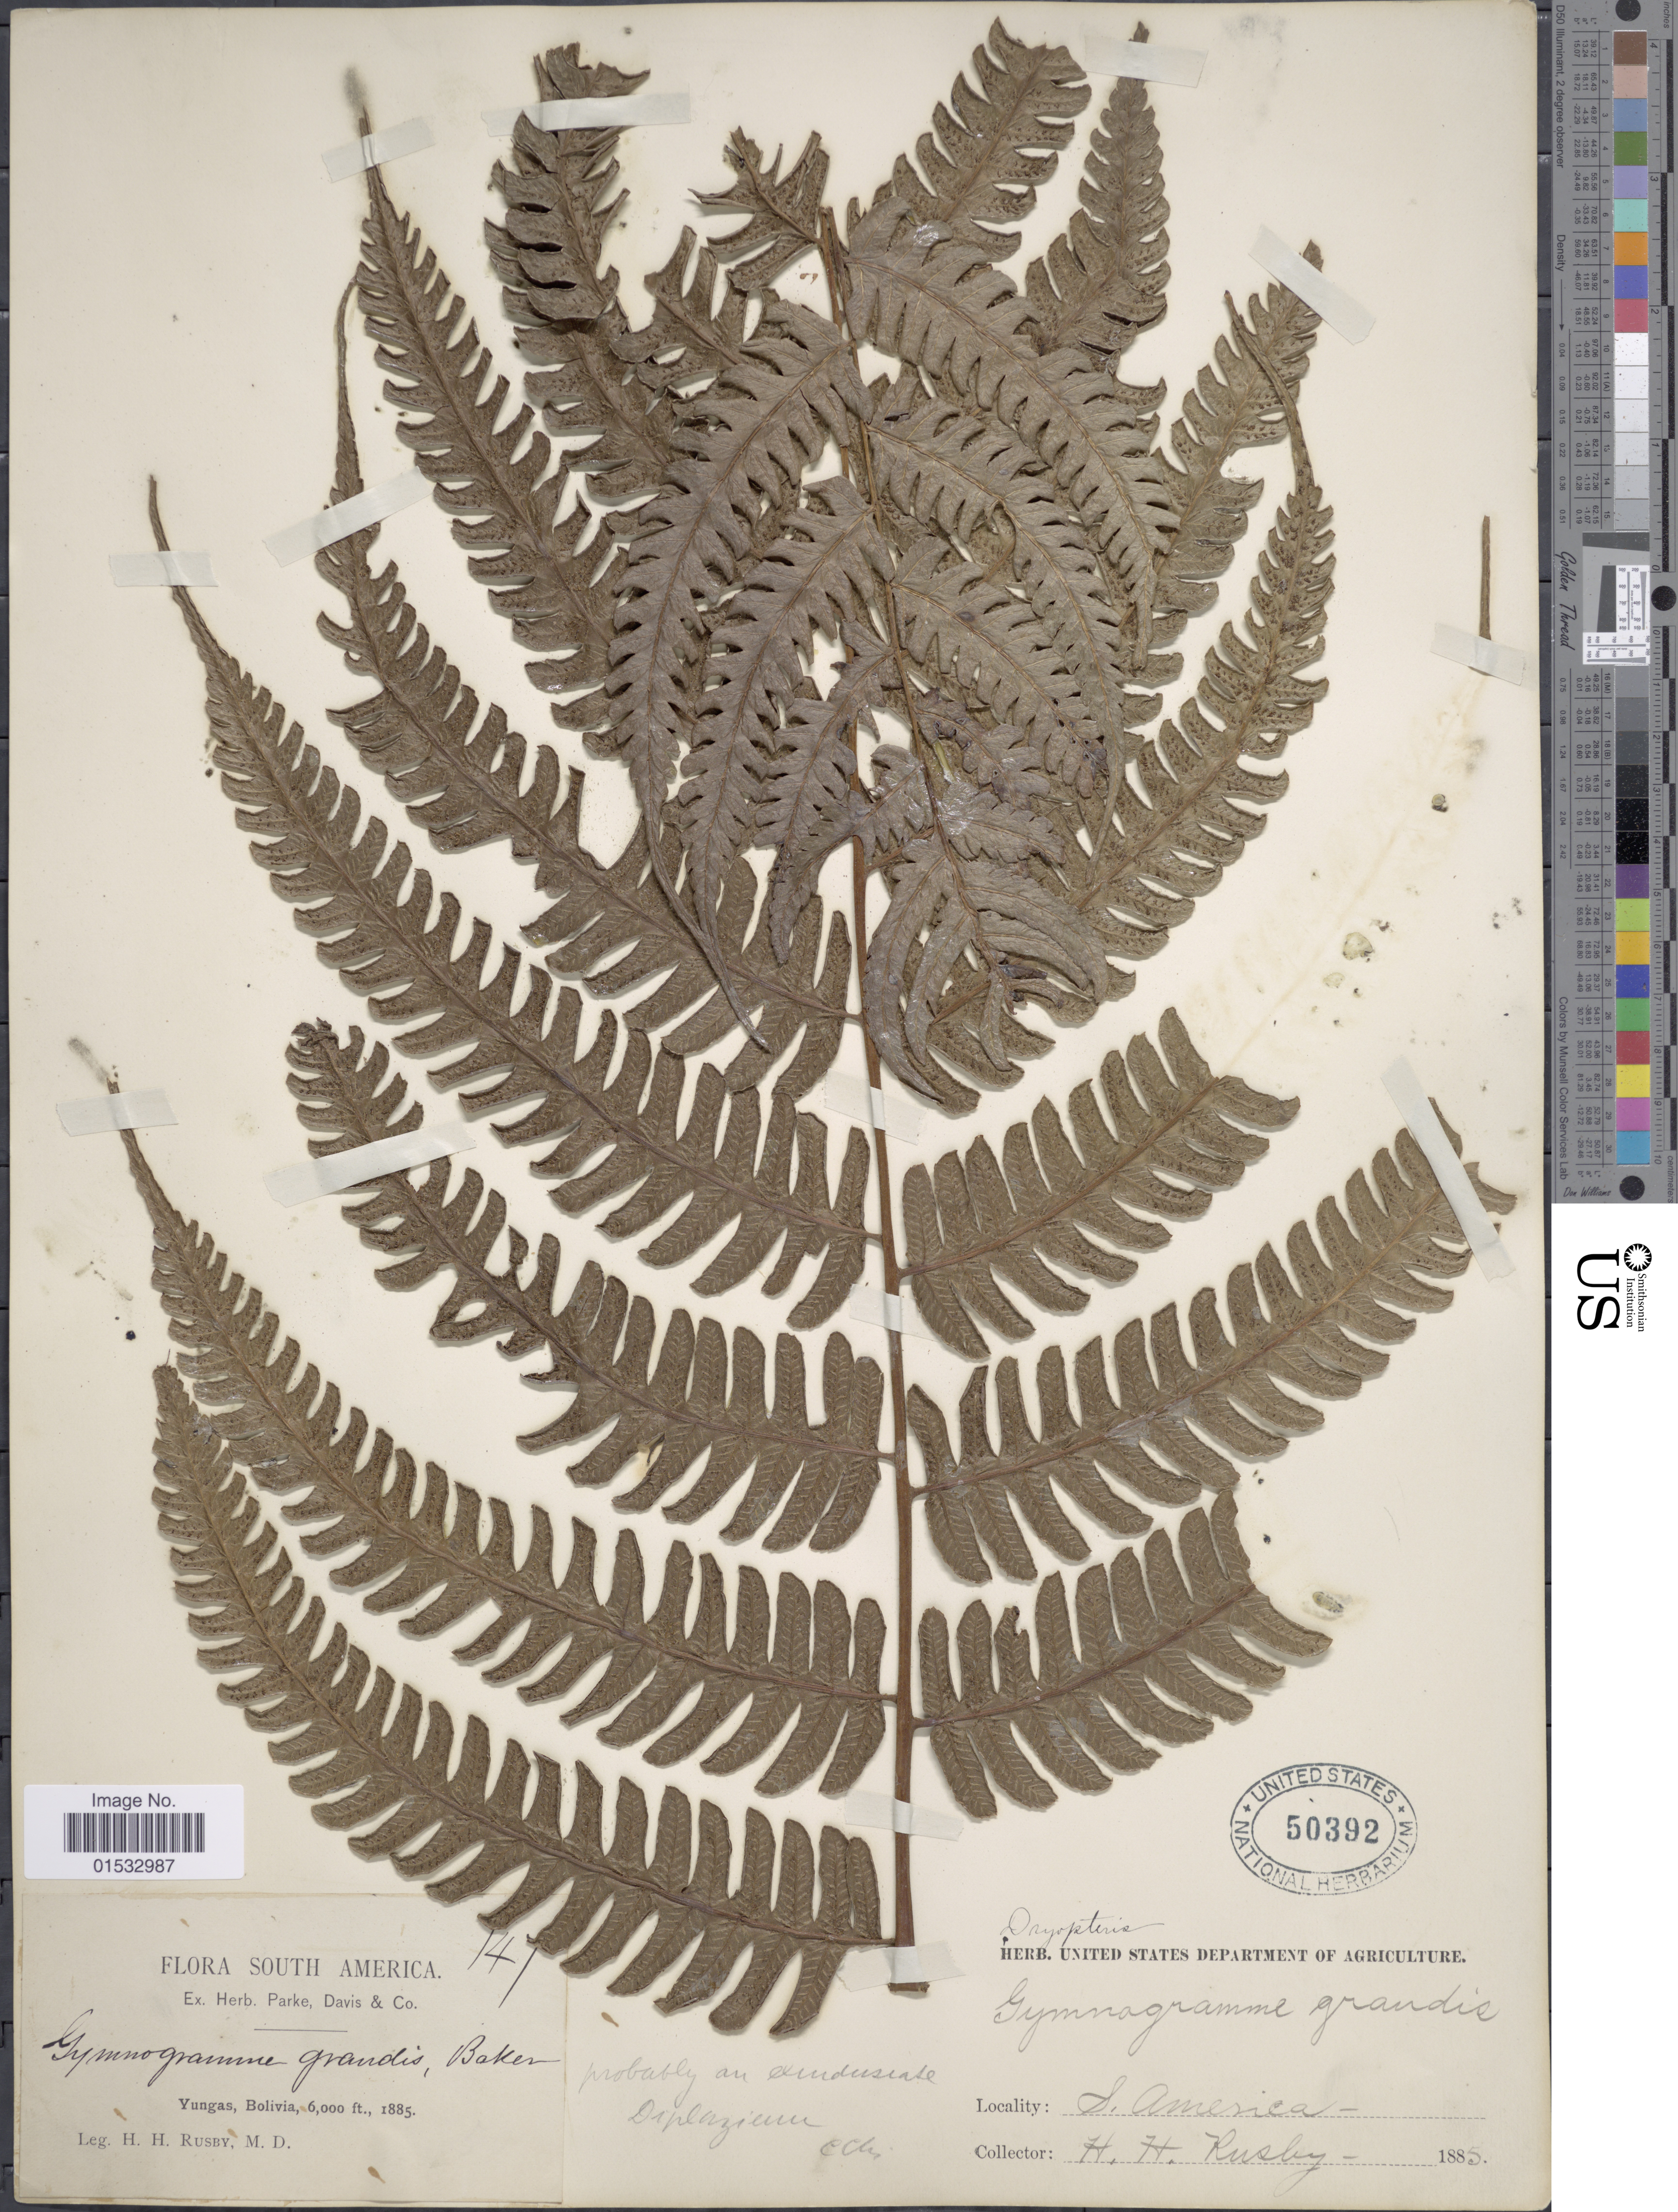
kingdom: Plantae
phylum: Tracheophyta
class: Polypodiopsida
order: Polypodiales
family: Athyriaceae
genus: Diplazium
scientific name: Diplazium lindbergii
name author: (Mett.) Christ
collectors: H. H. Rusby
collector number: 141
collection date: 1885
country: Bolivia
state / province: La Paz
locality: Yungas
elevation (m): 1829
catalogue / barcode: US 50392